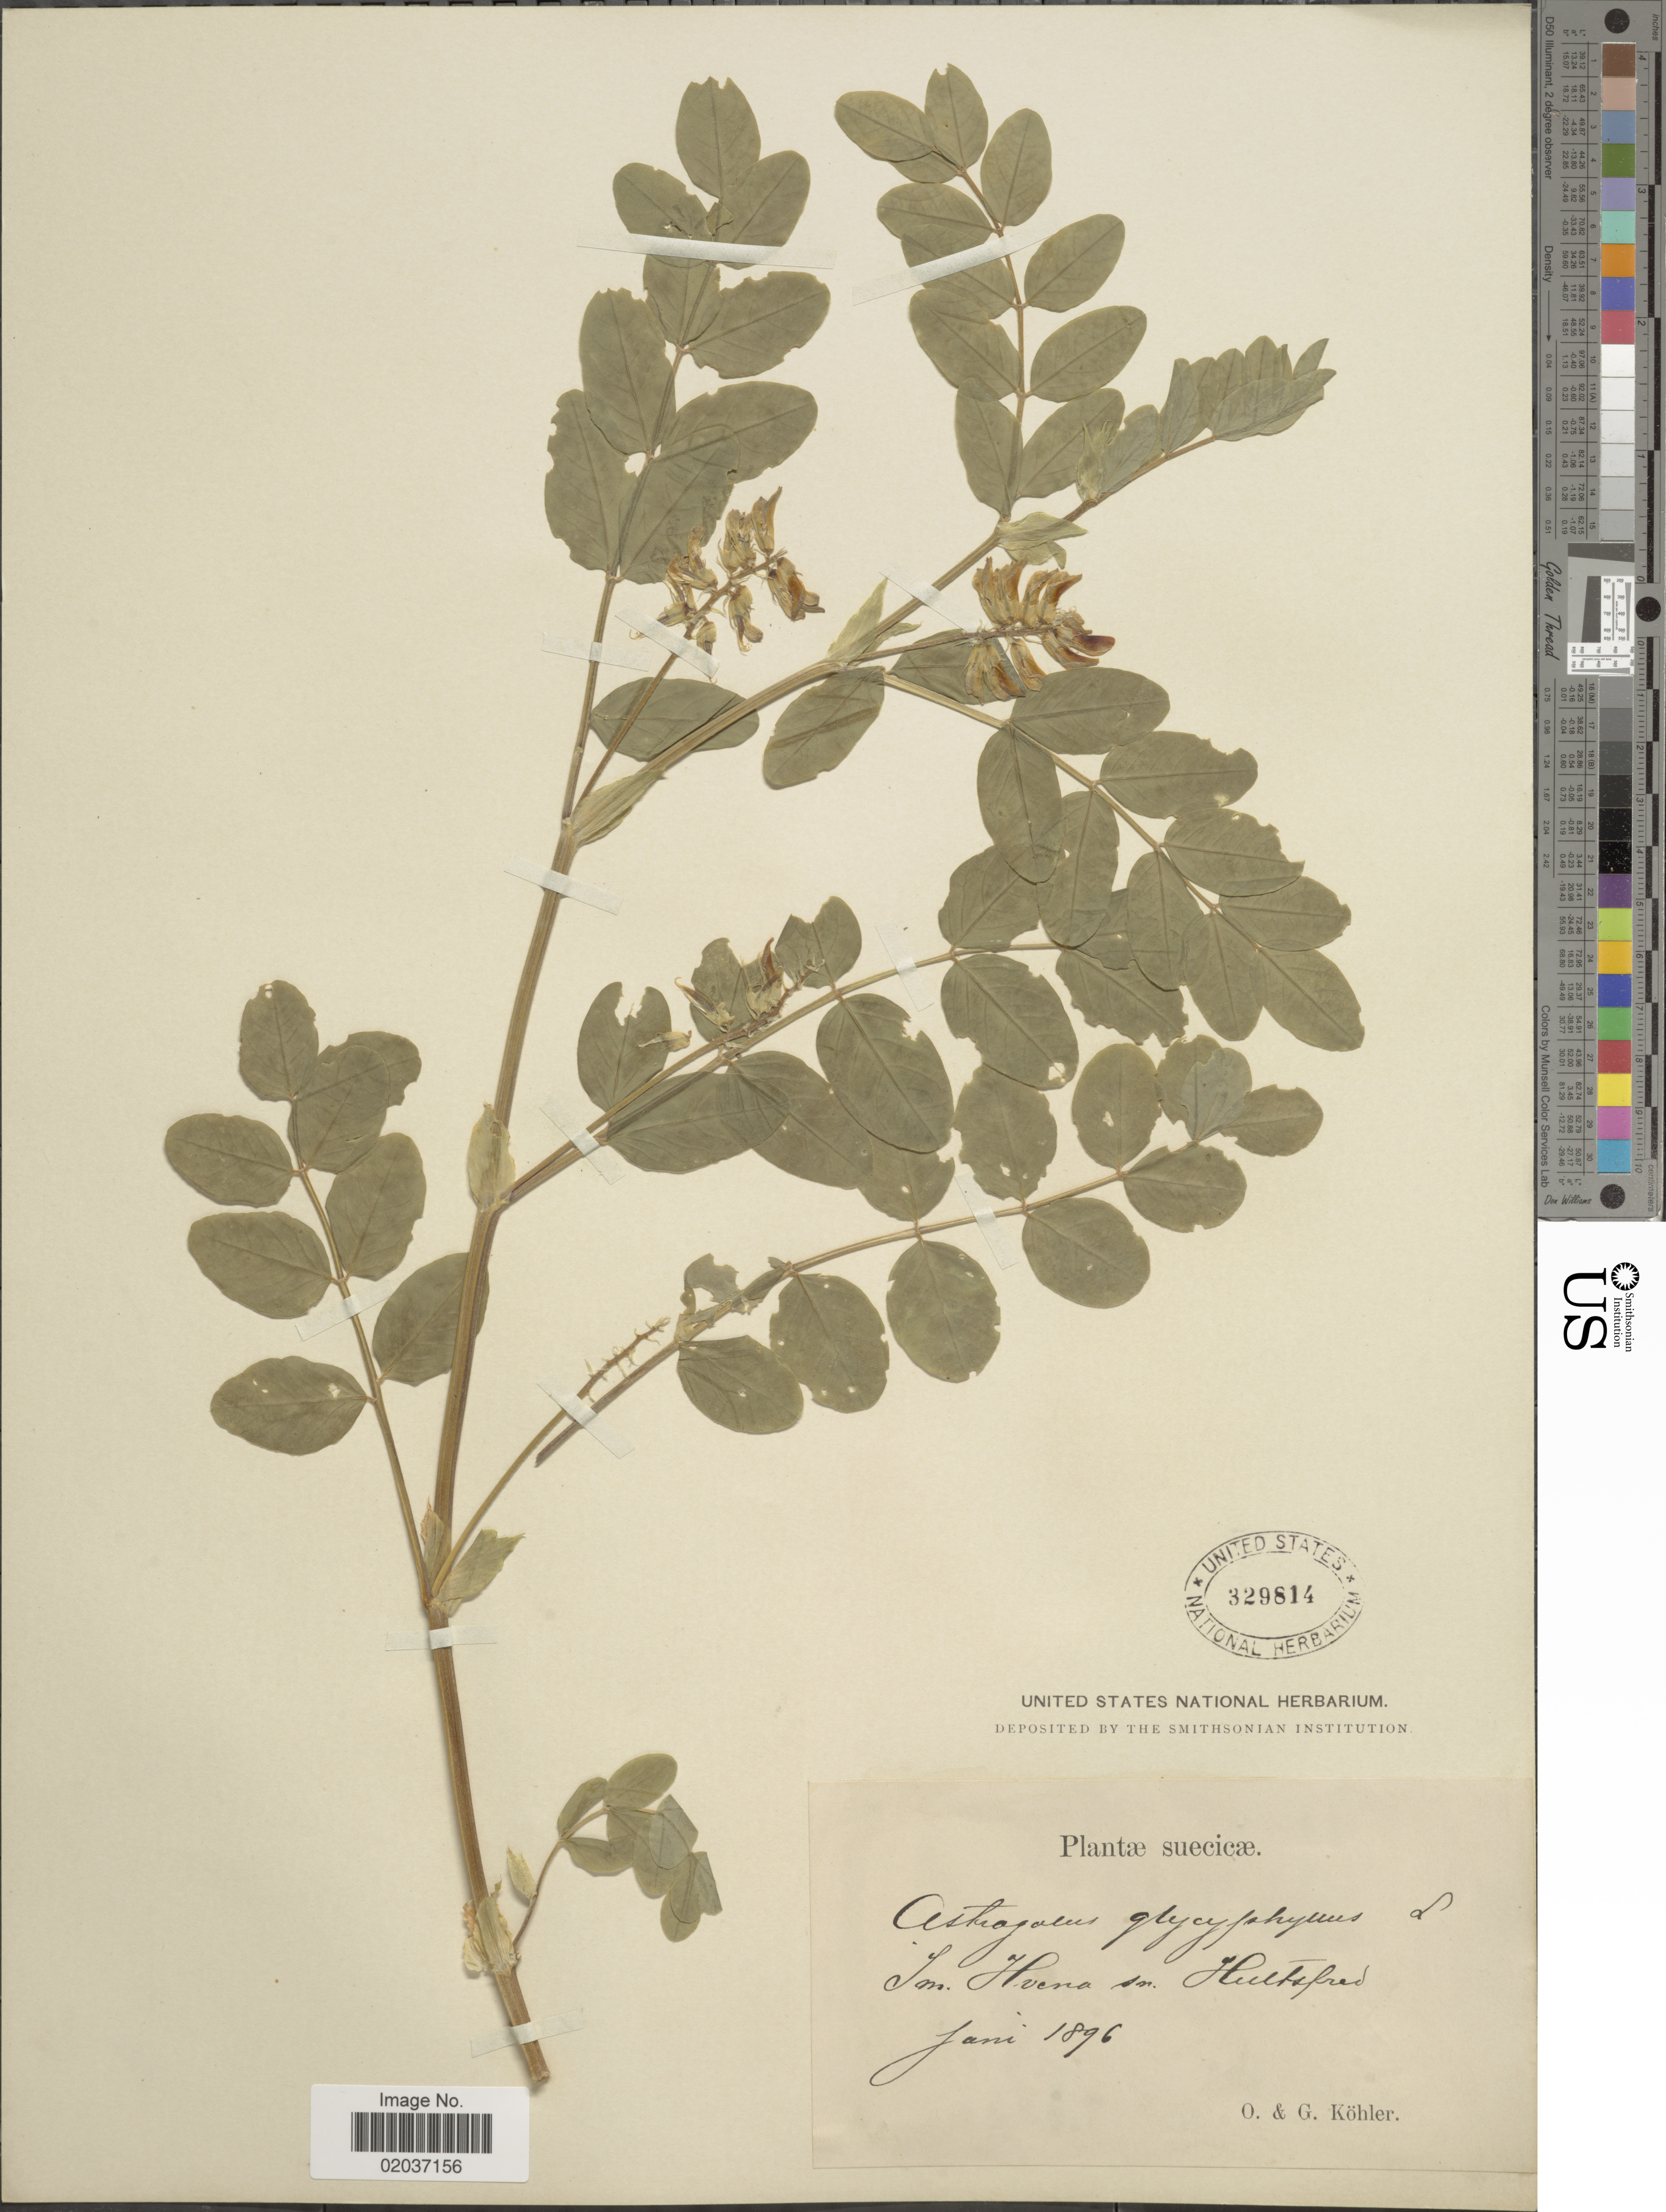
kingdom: Plantae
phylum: Tracheophyta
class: Magnoliopsida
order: Fabales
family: Fabaceae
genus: Astragalus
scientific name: Astragalus glycyphyllos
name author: L.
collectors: O. Köhler & G. Kohler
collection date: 1896-06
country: Sweden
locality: Sm. Hvena sn. Hultsfred. Suecicae.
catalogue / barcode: US 329814